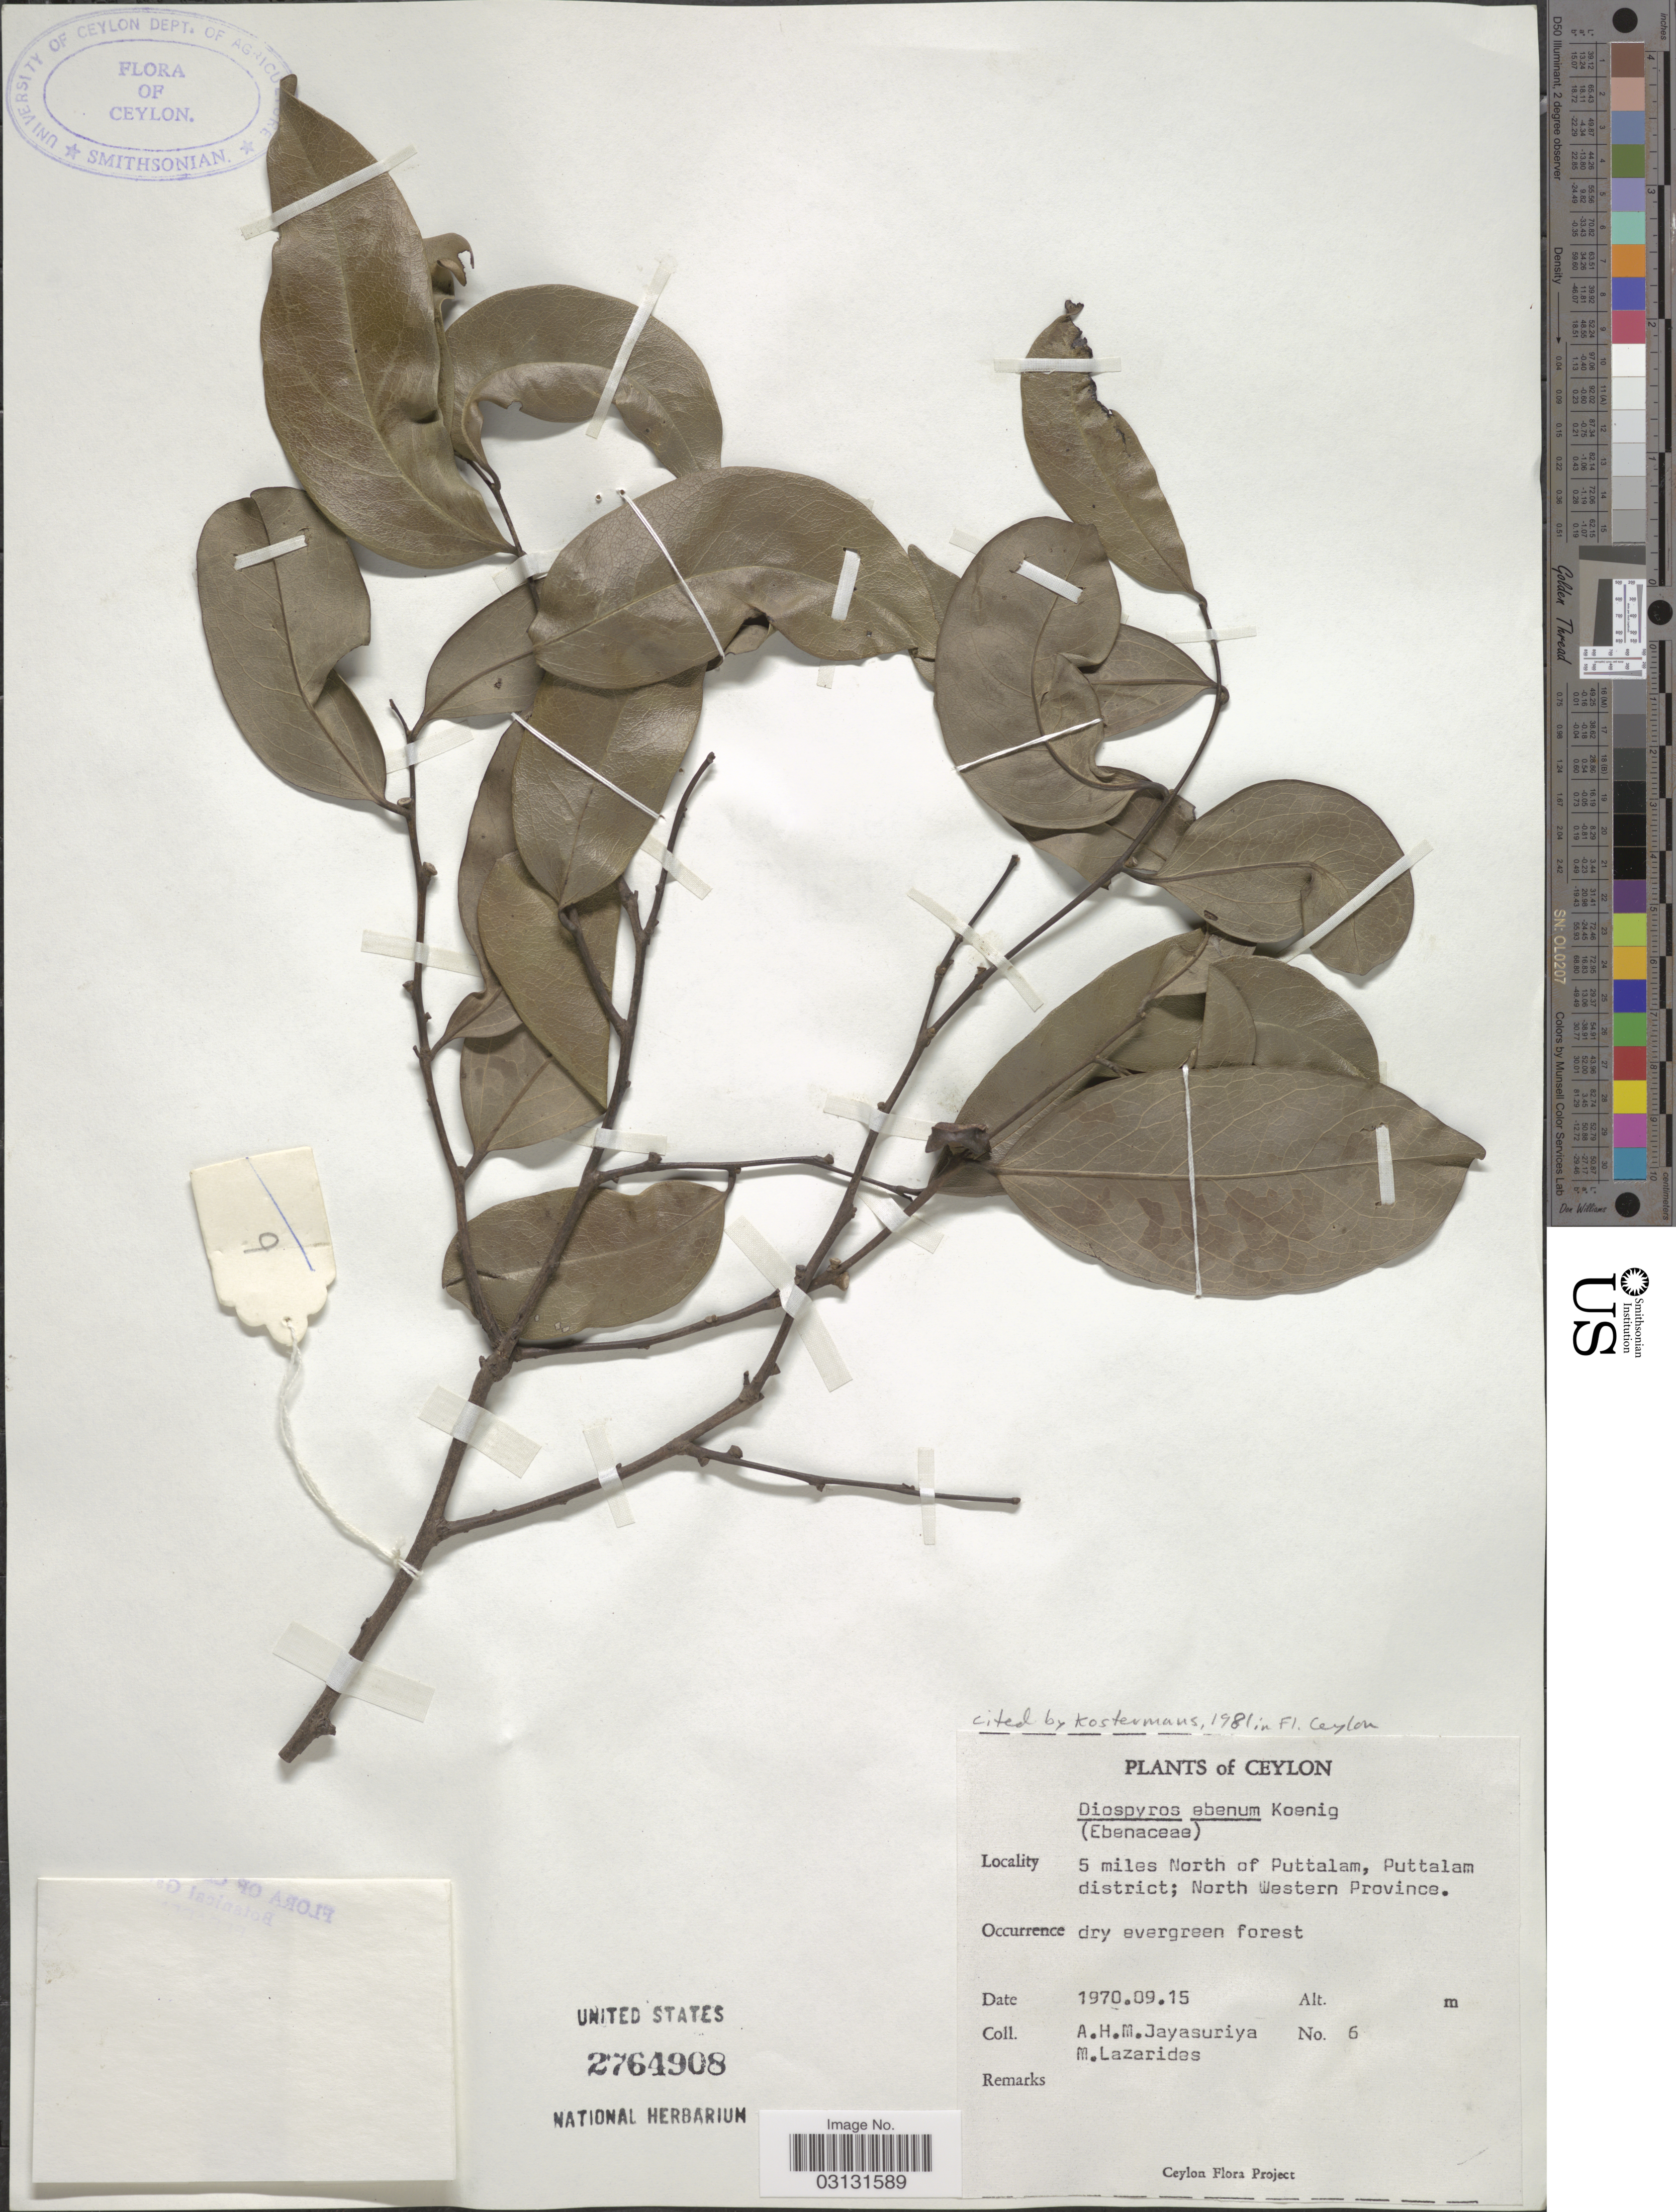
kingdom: Plantae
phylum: Tracheophyta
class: Magnoliopsida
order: Ericales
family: Ebenaceae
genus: Diospyros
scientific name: Diospyros ebenum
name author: J. Koenig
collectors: A. H. Jayasuriya & M. Lazarides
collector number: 6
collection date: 1970-09-15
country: Sri Lanka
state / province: North Western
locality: Ceylon. 5 miles North of Puttalam, Puttalam district.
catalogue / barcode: US 2764908